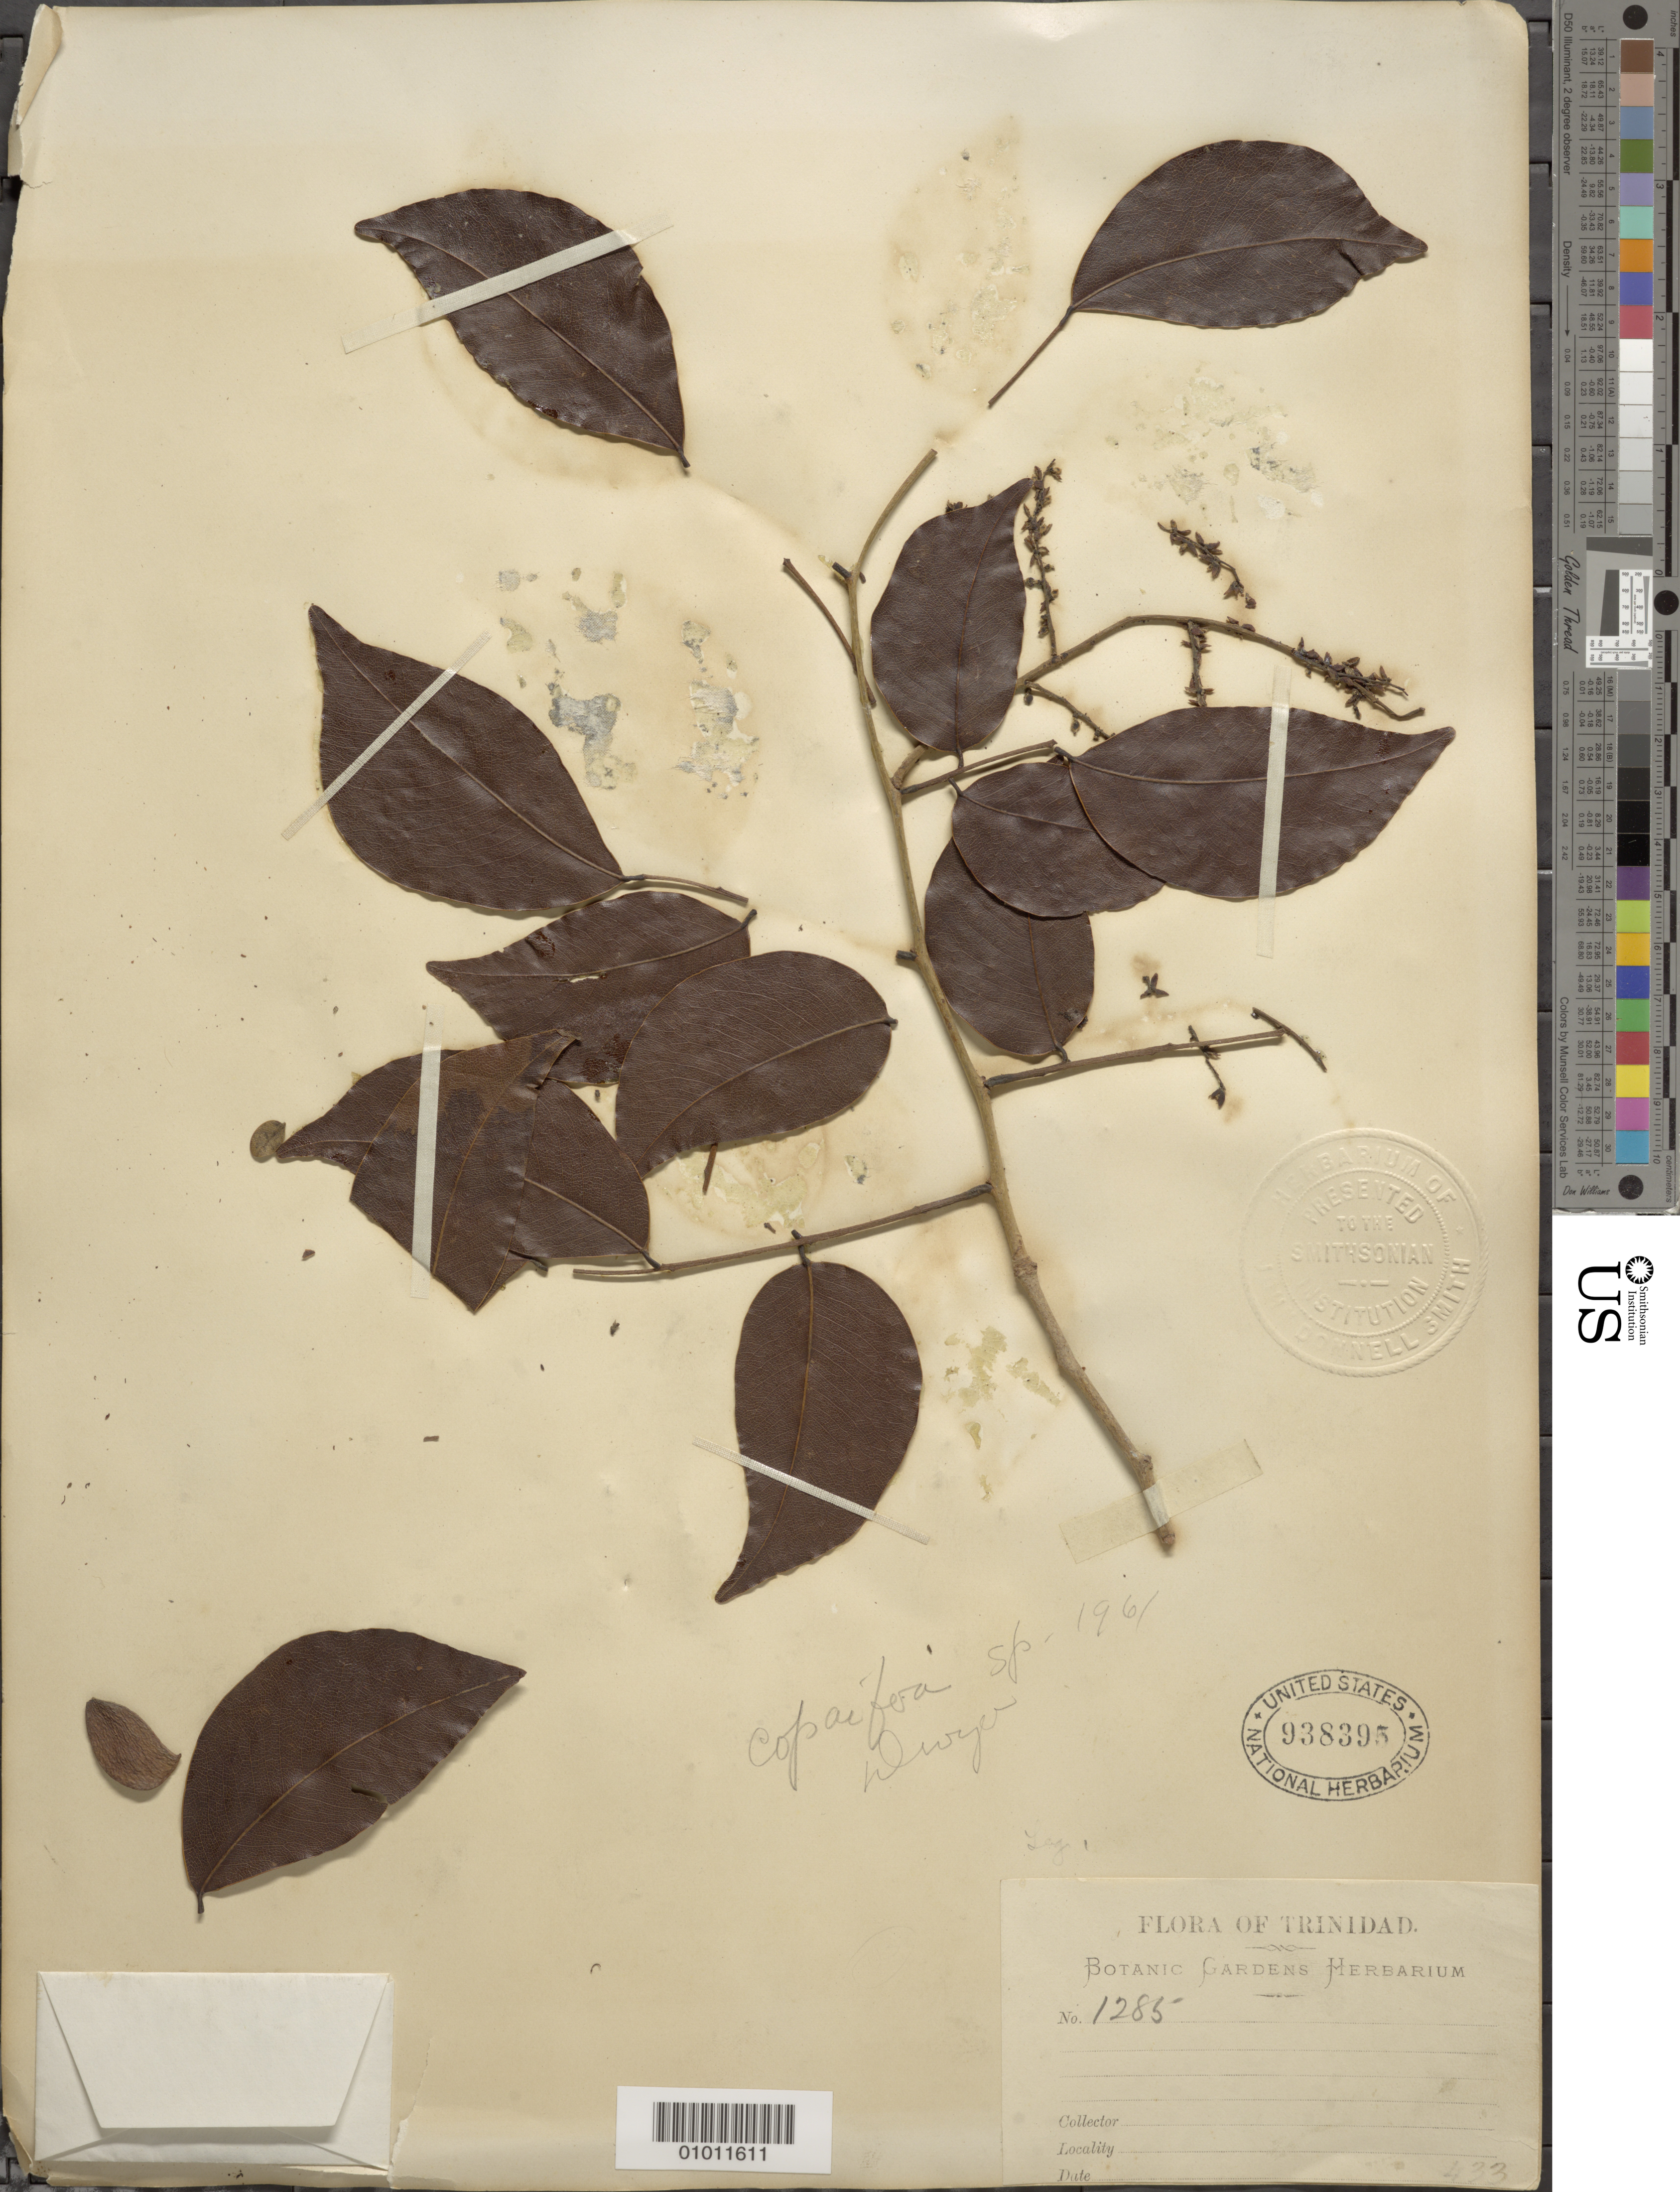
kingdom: Plantae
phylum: Tracheophyta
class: Magnoliopsida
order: Fabales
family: Fabaceae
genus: Copaifera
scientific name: Copaifera sp.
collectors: Botanic Gardens Herbarium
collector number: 1285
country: Trinidad and Tobago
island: Trinidad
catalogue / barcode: US 938395